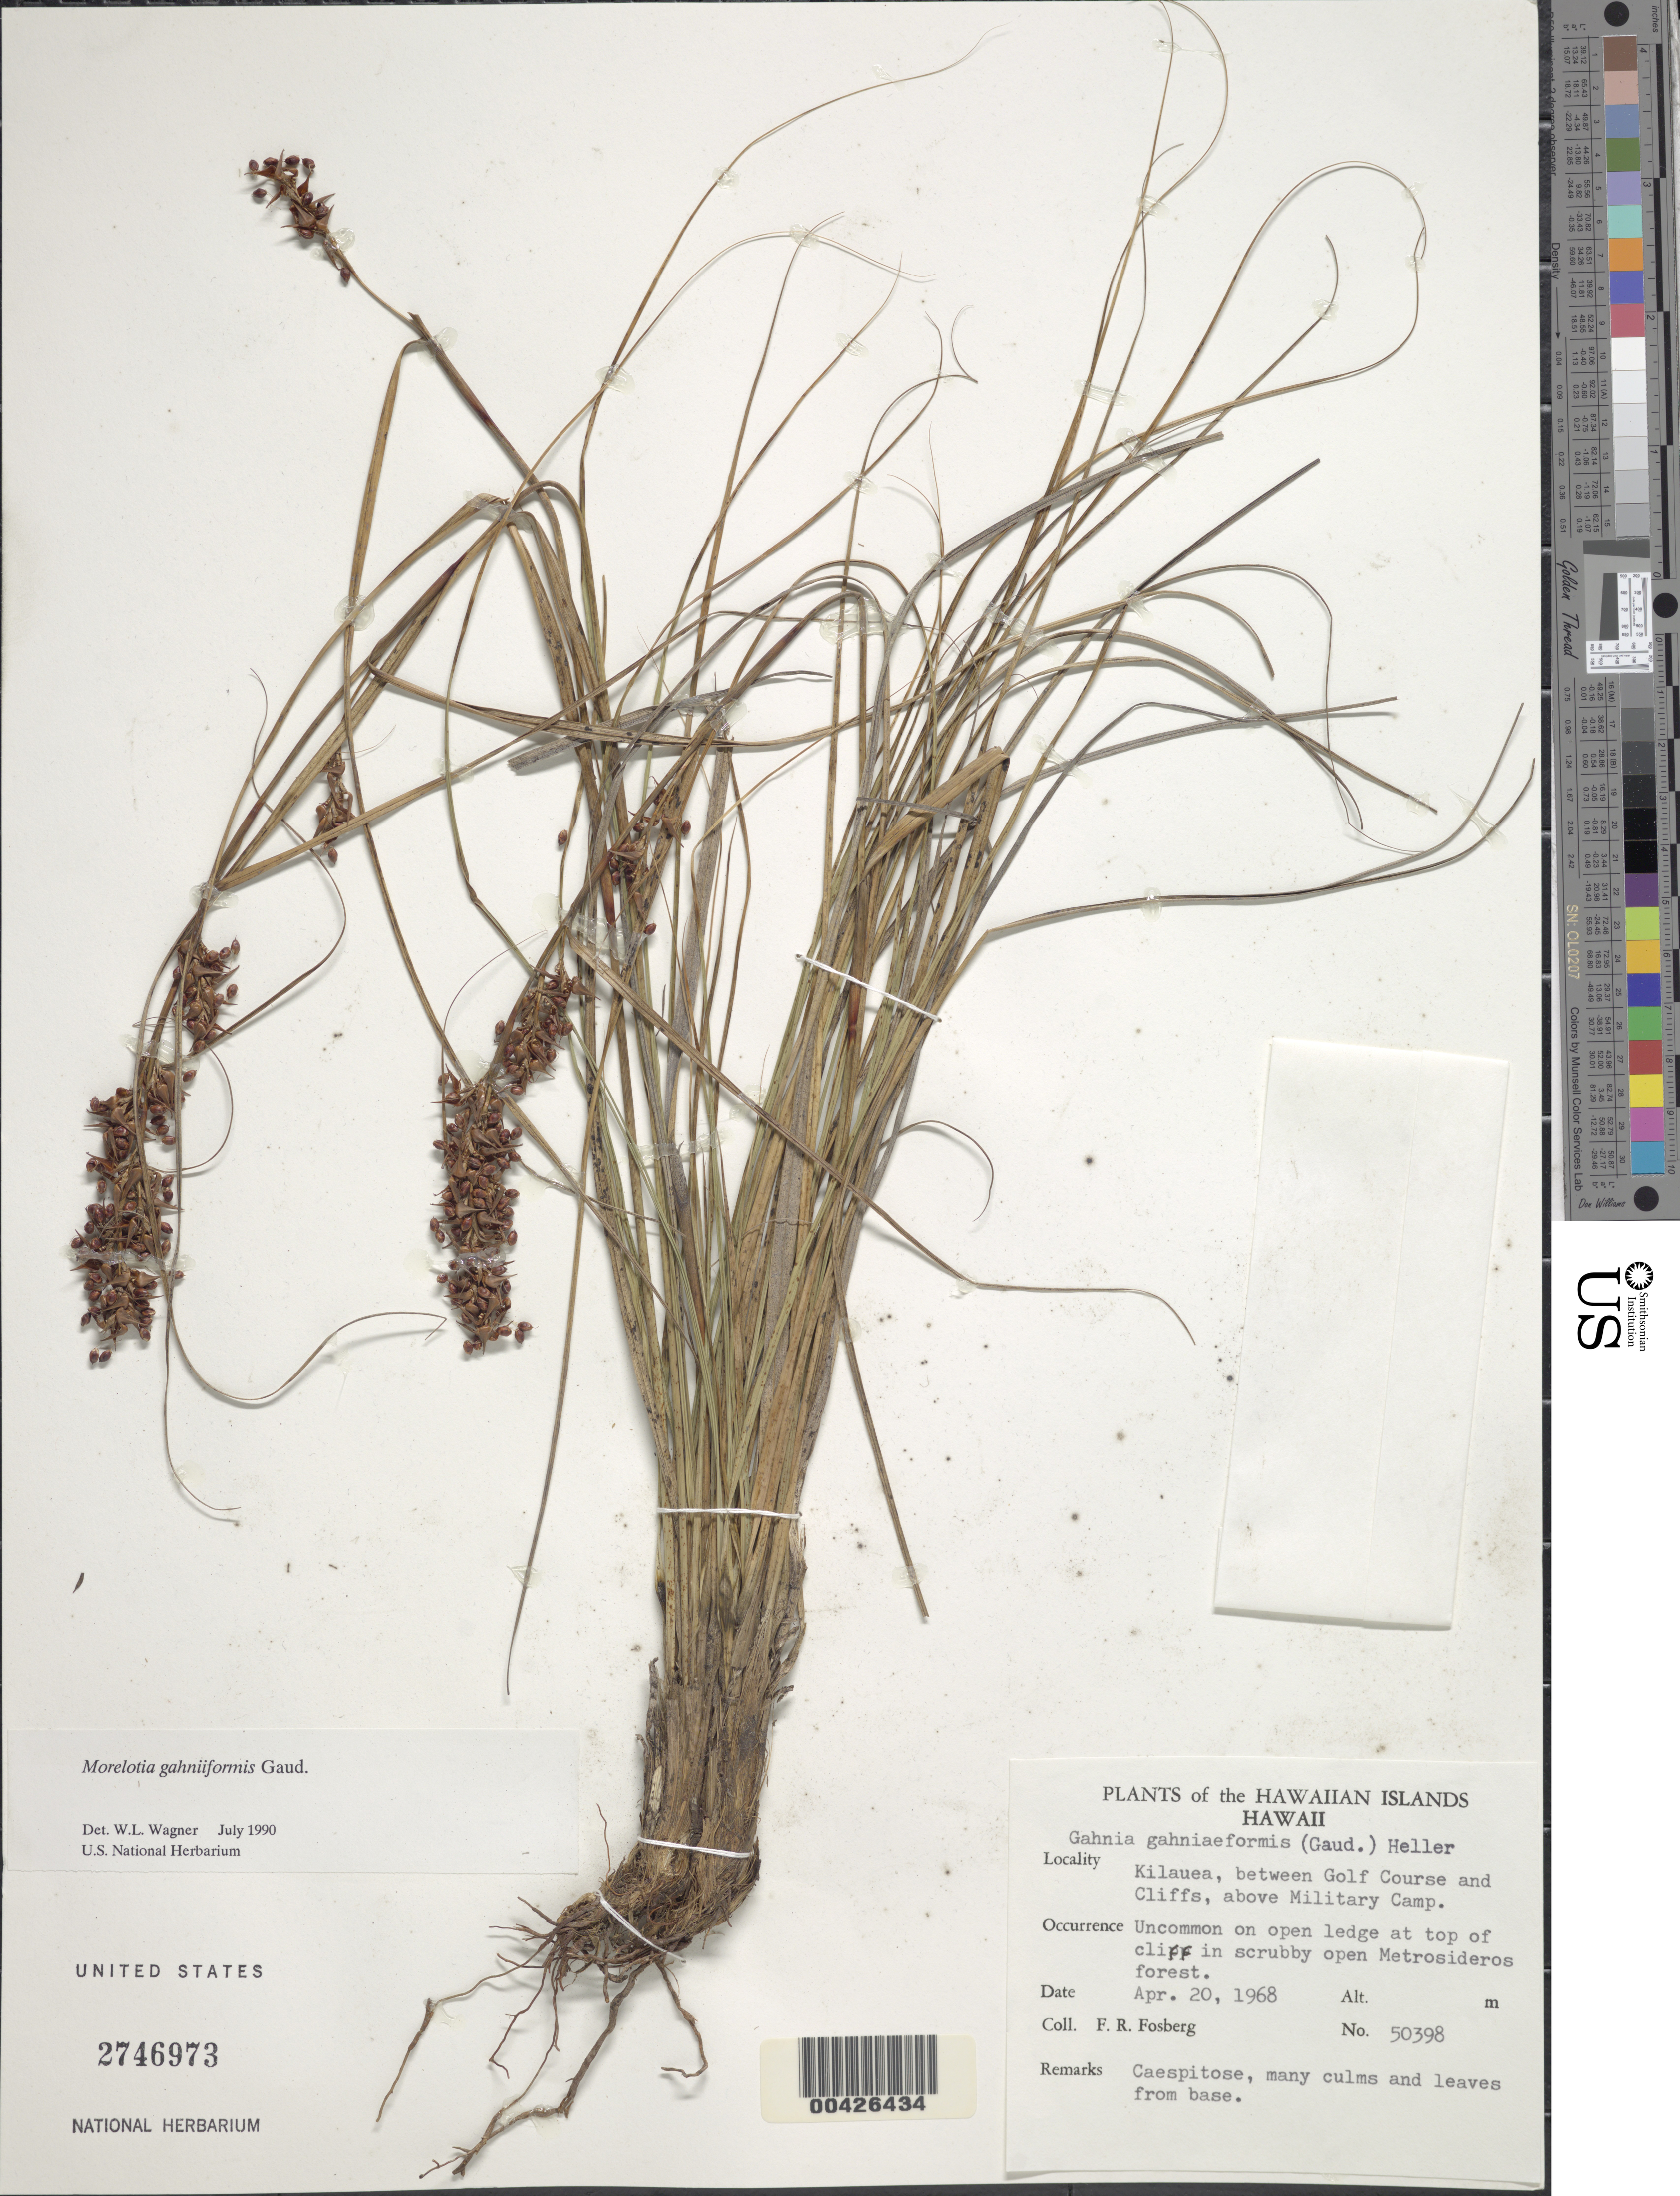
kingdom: Plantae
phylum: Tracheophyta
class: Liliopsida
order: Poales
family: Cyperaceae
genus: Morelotia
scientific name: Morelotia gahniiformis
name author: Gaudich.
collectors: F. R. Fosberg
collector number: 50398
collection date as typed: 20 Apr 1968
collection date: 1968-04-20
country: United States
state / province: Hawaii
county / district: Hawaii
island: Hawaii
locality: Kilauea, between Golf course and Cliffs, above Military Camp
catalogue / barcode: US 2746973